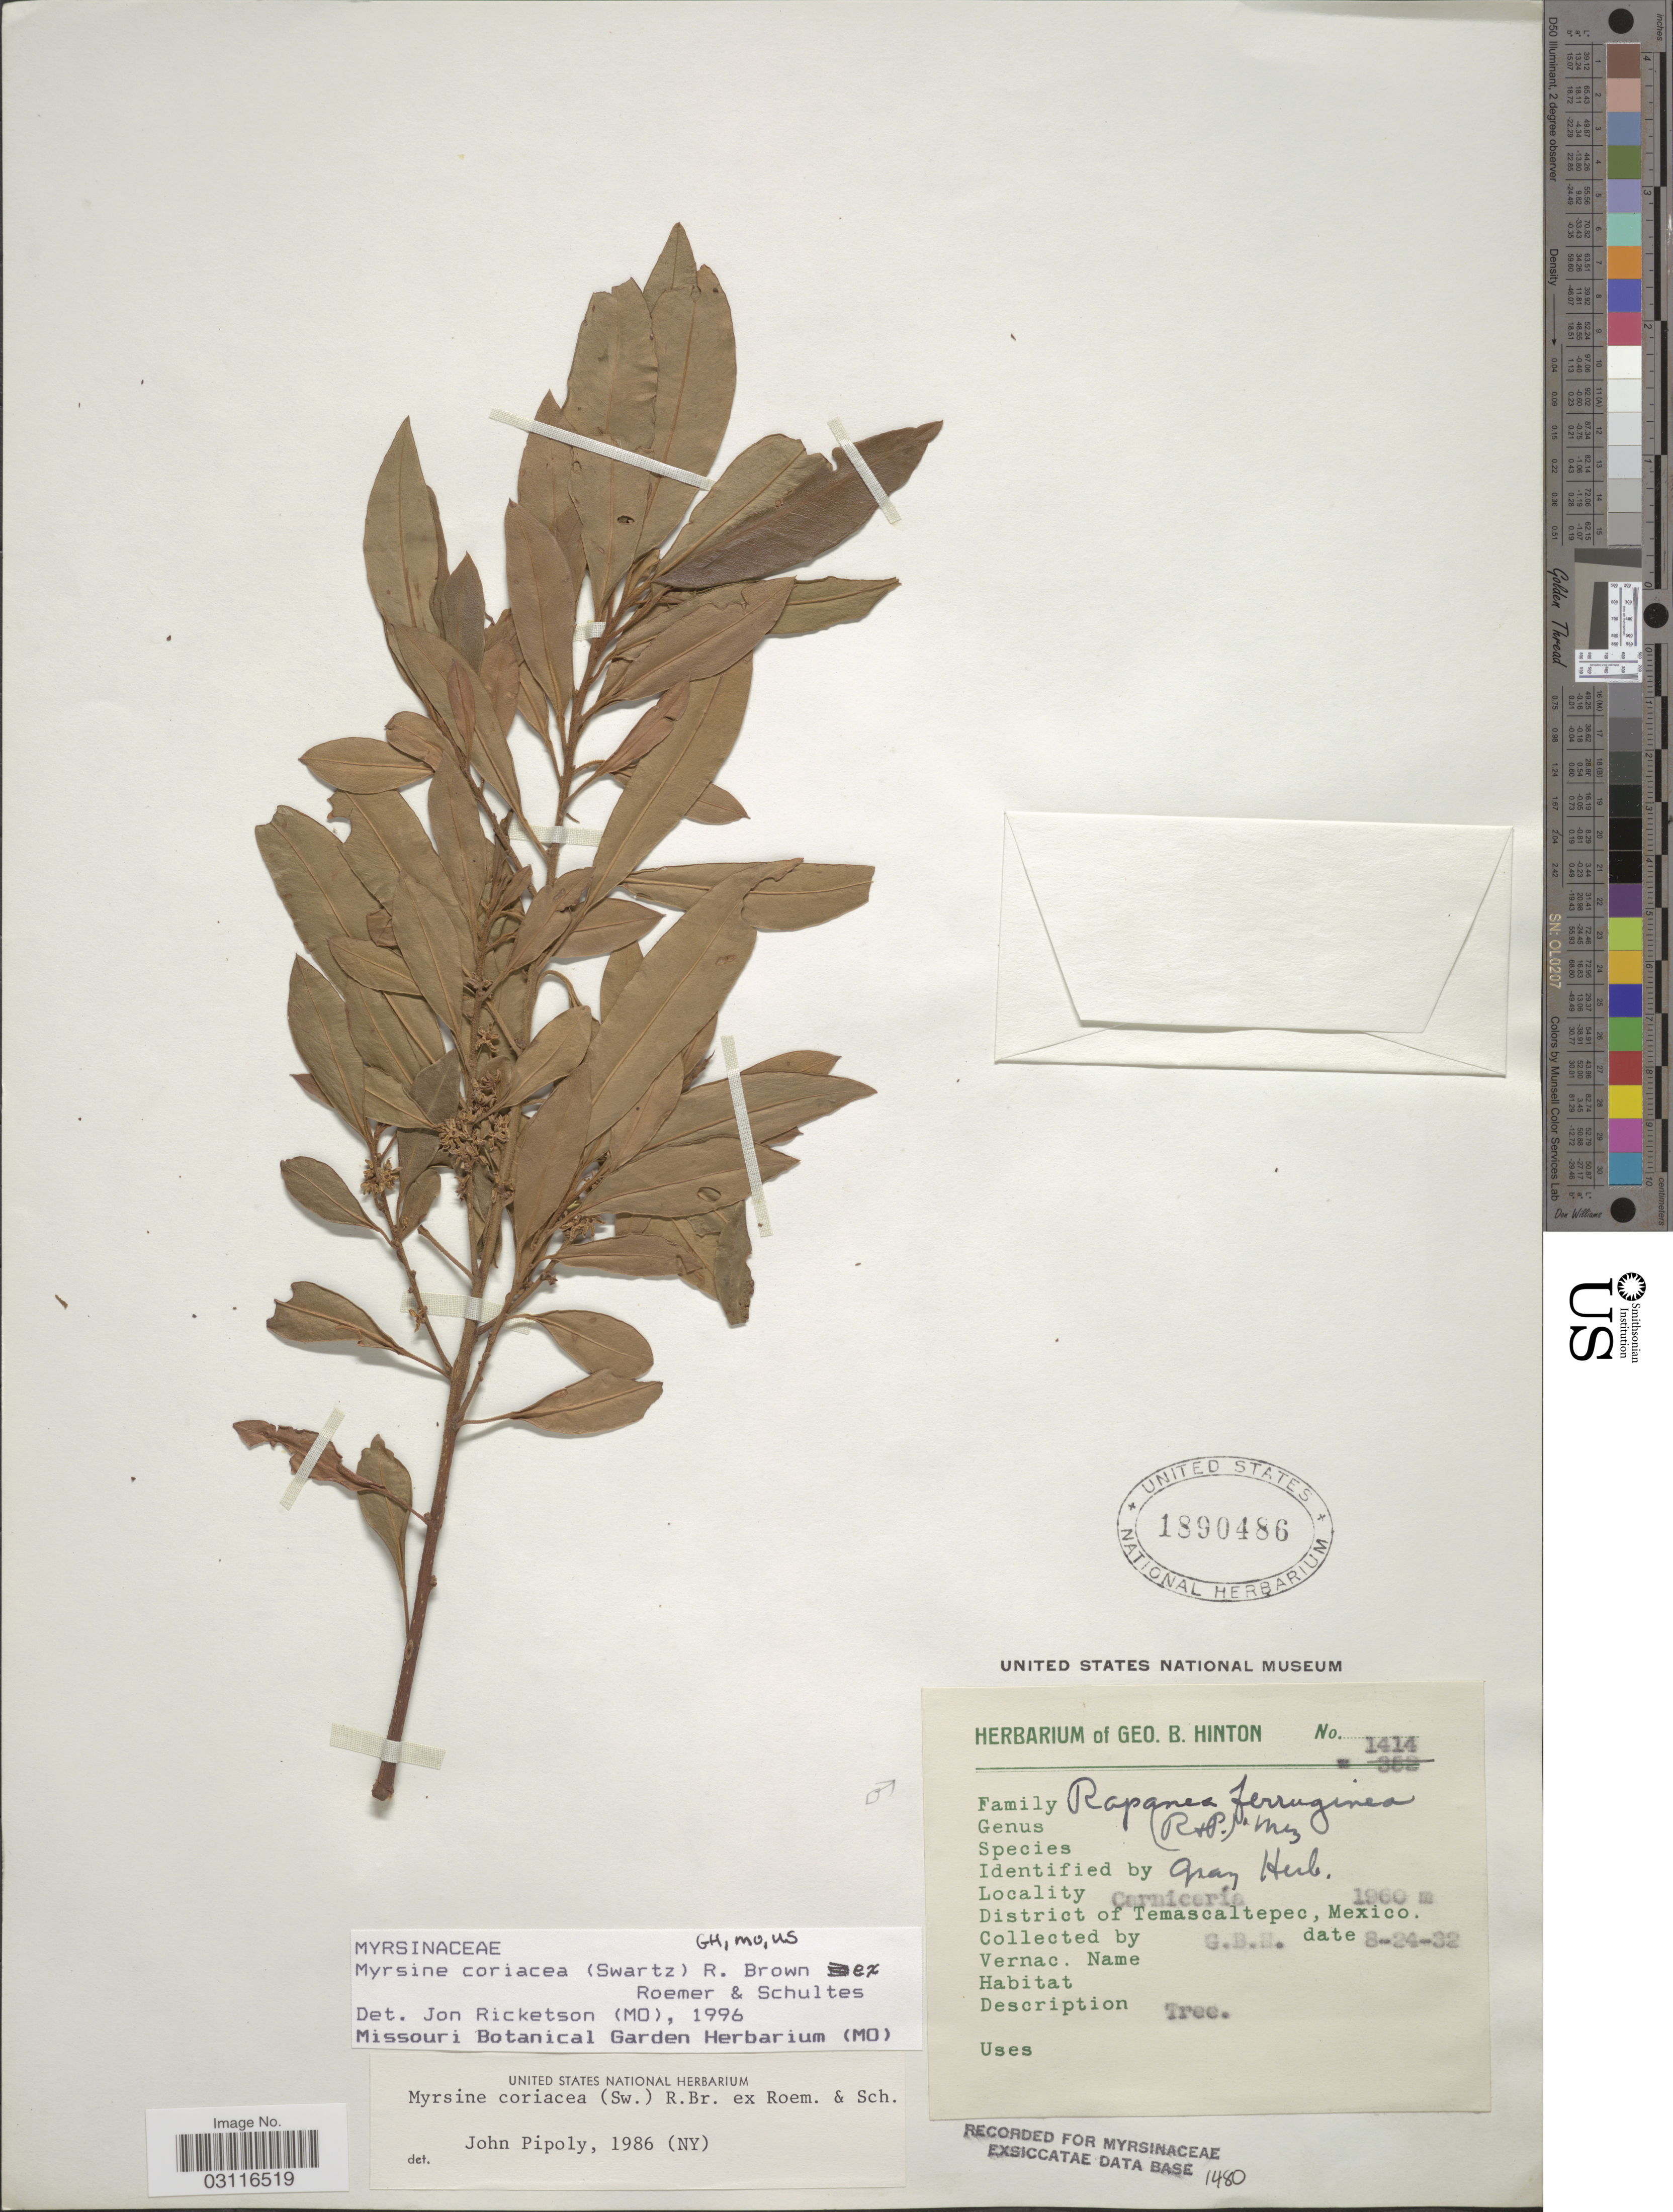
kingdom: Plantae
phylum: Tracheophyta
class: Magnoliopsida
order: Ericales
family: Primulaceae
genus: Myrsine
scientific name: Myrsine coriacea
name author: (Sw.) R. Br. ex Roem. & Schult.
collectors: G. B. Hinton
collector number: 141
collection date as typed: Transcribed d/m/y: 24/8/32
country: Mexico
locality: Carnicería. District of Temascaltepec.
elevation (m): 1960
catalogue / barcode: US 1890486